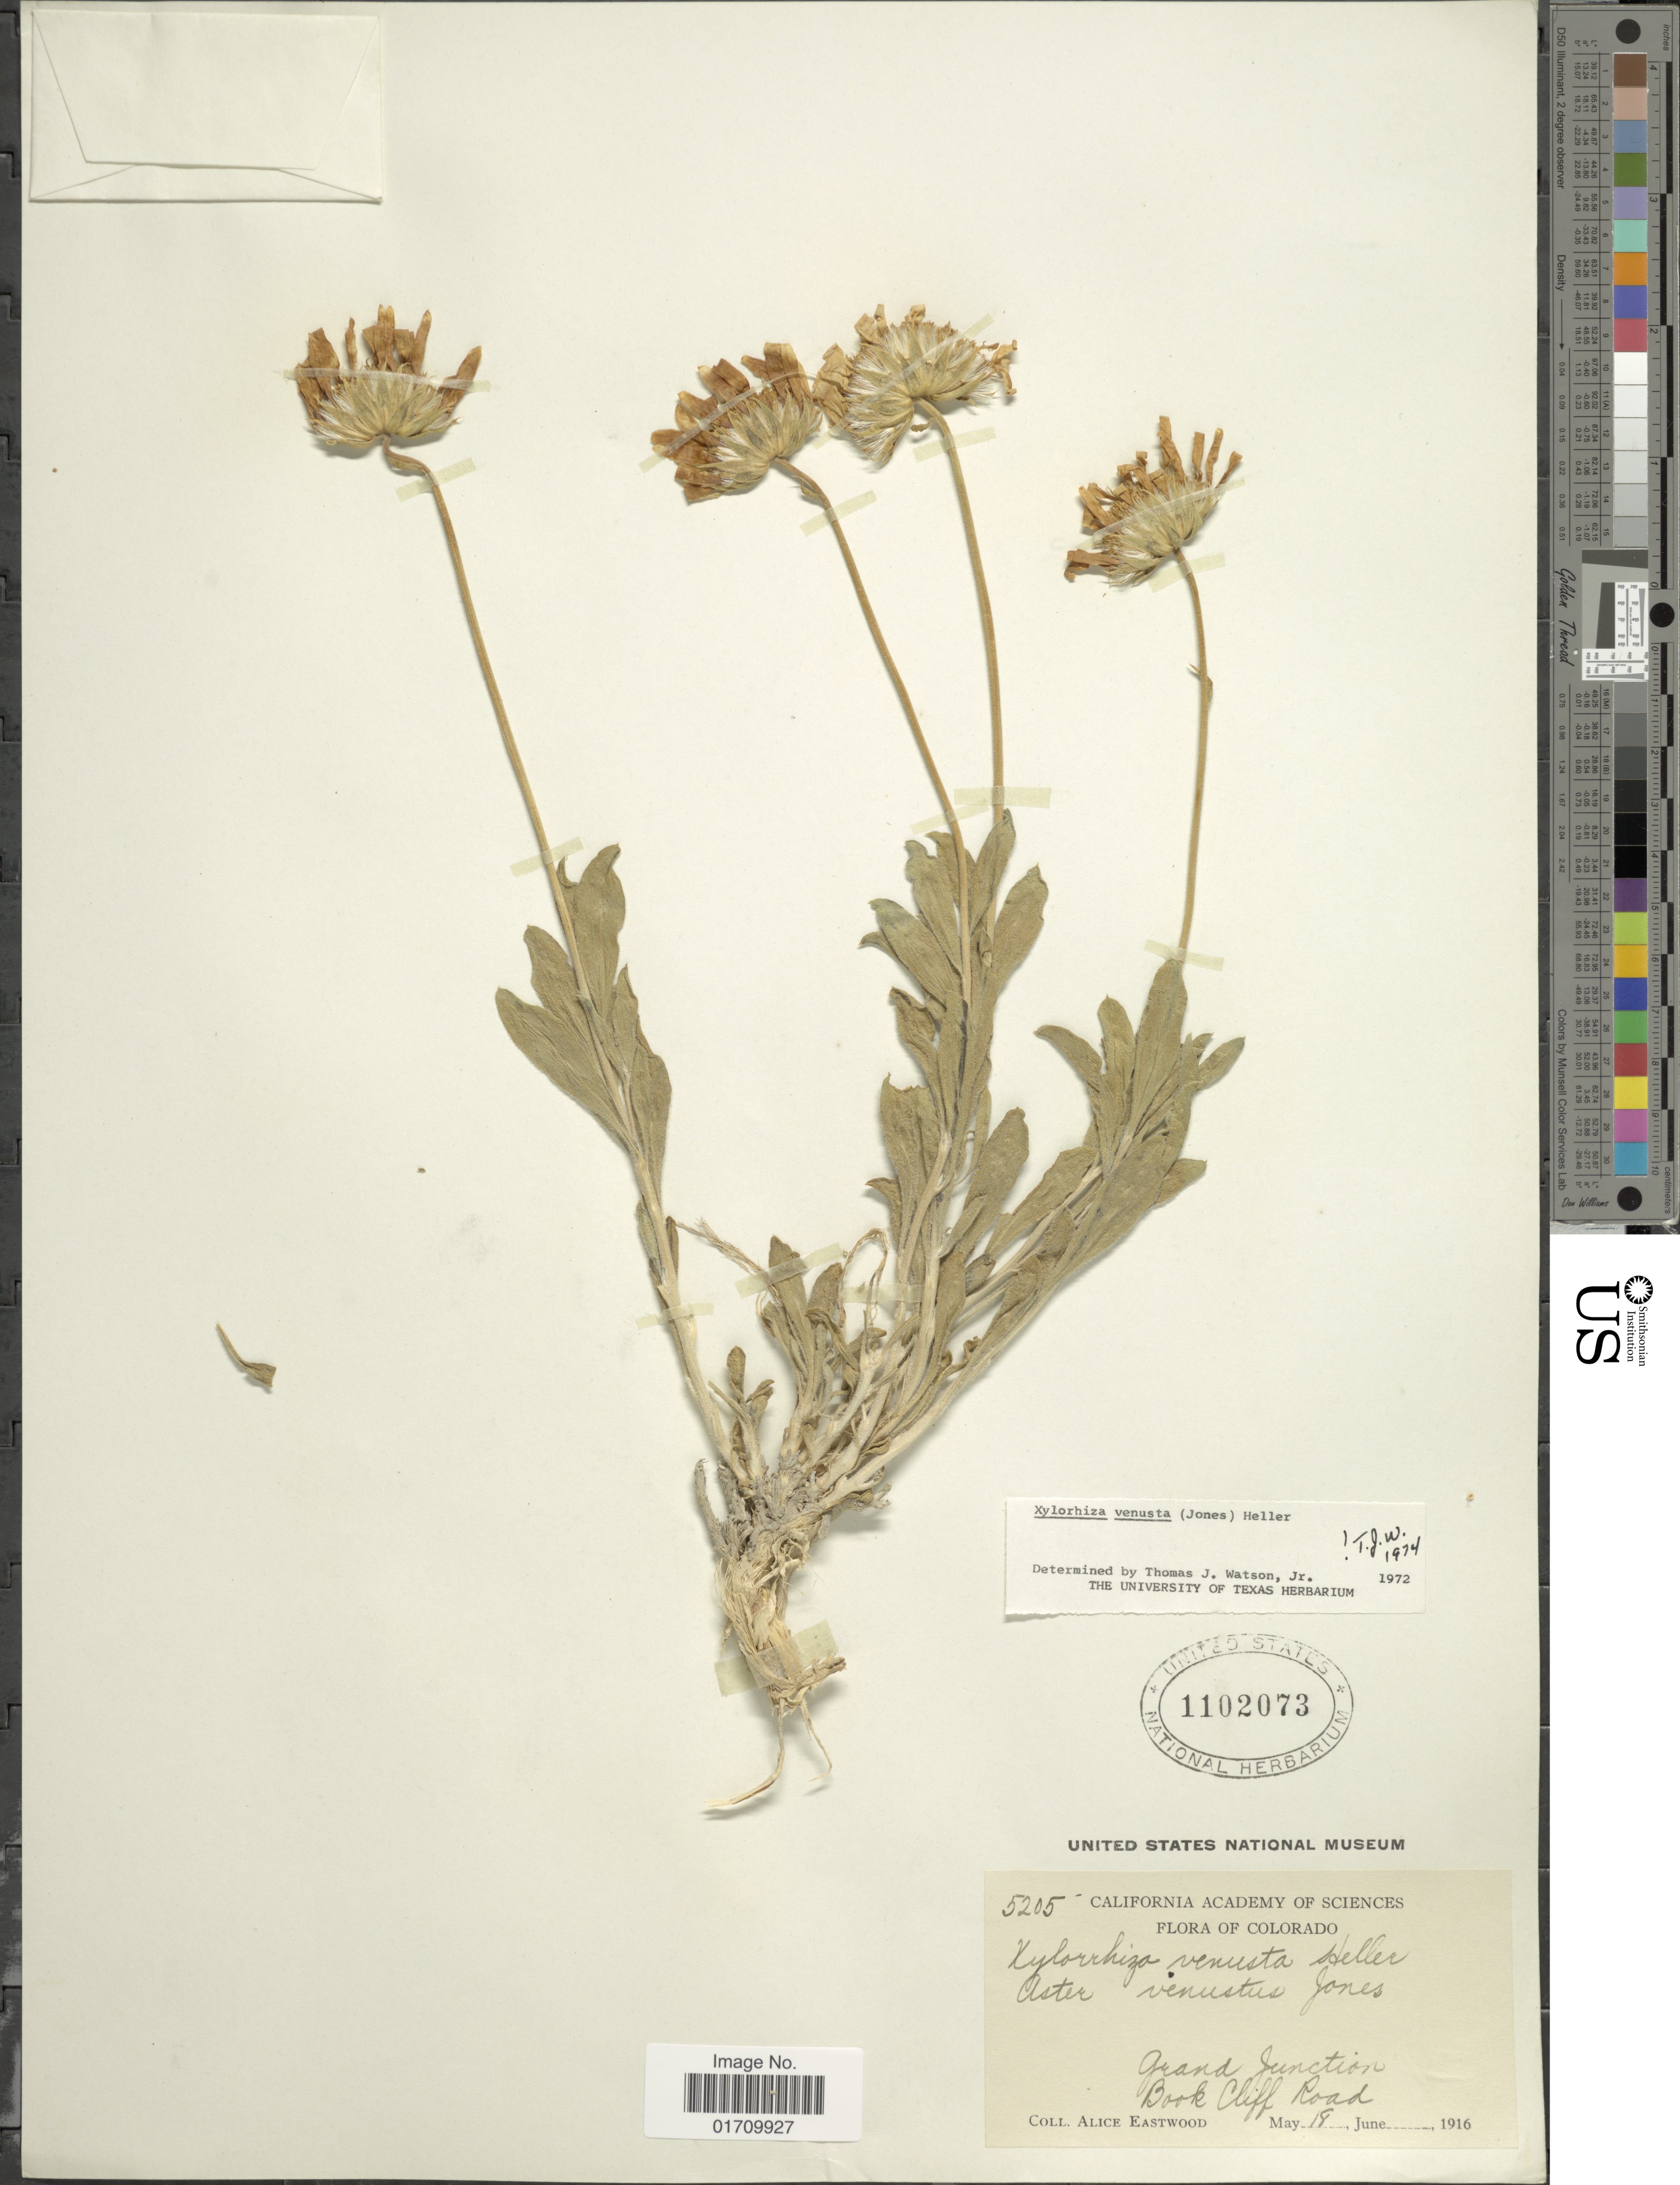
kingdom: Plantae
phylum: Tracheophyta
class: Magnoliopsida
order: Asterales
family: Asteraceae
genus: Xylorhiza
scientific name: Xylorhiza venusta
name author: (M.E. Jones) A. Heller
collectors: A. Eastwood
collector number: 5205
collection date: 1916-05-18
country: United States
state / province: Colorado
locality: Grand Junction, Book Cliff Road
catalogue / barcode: US 1102073